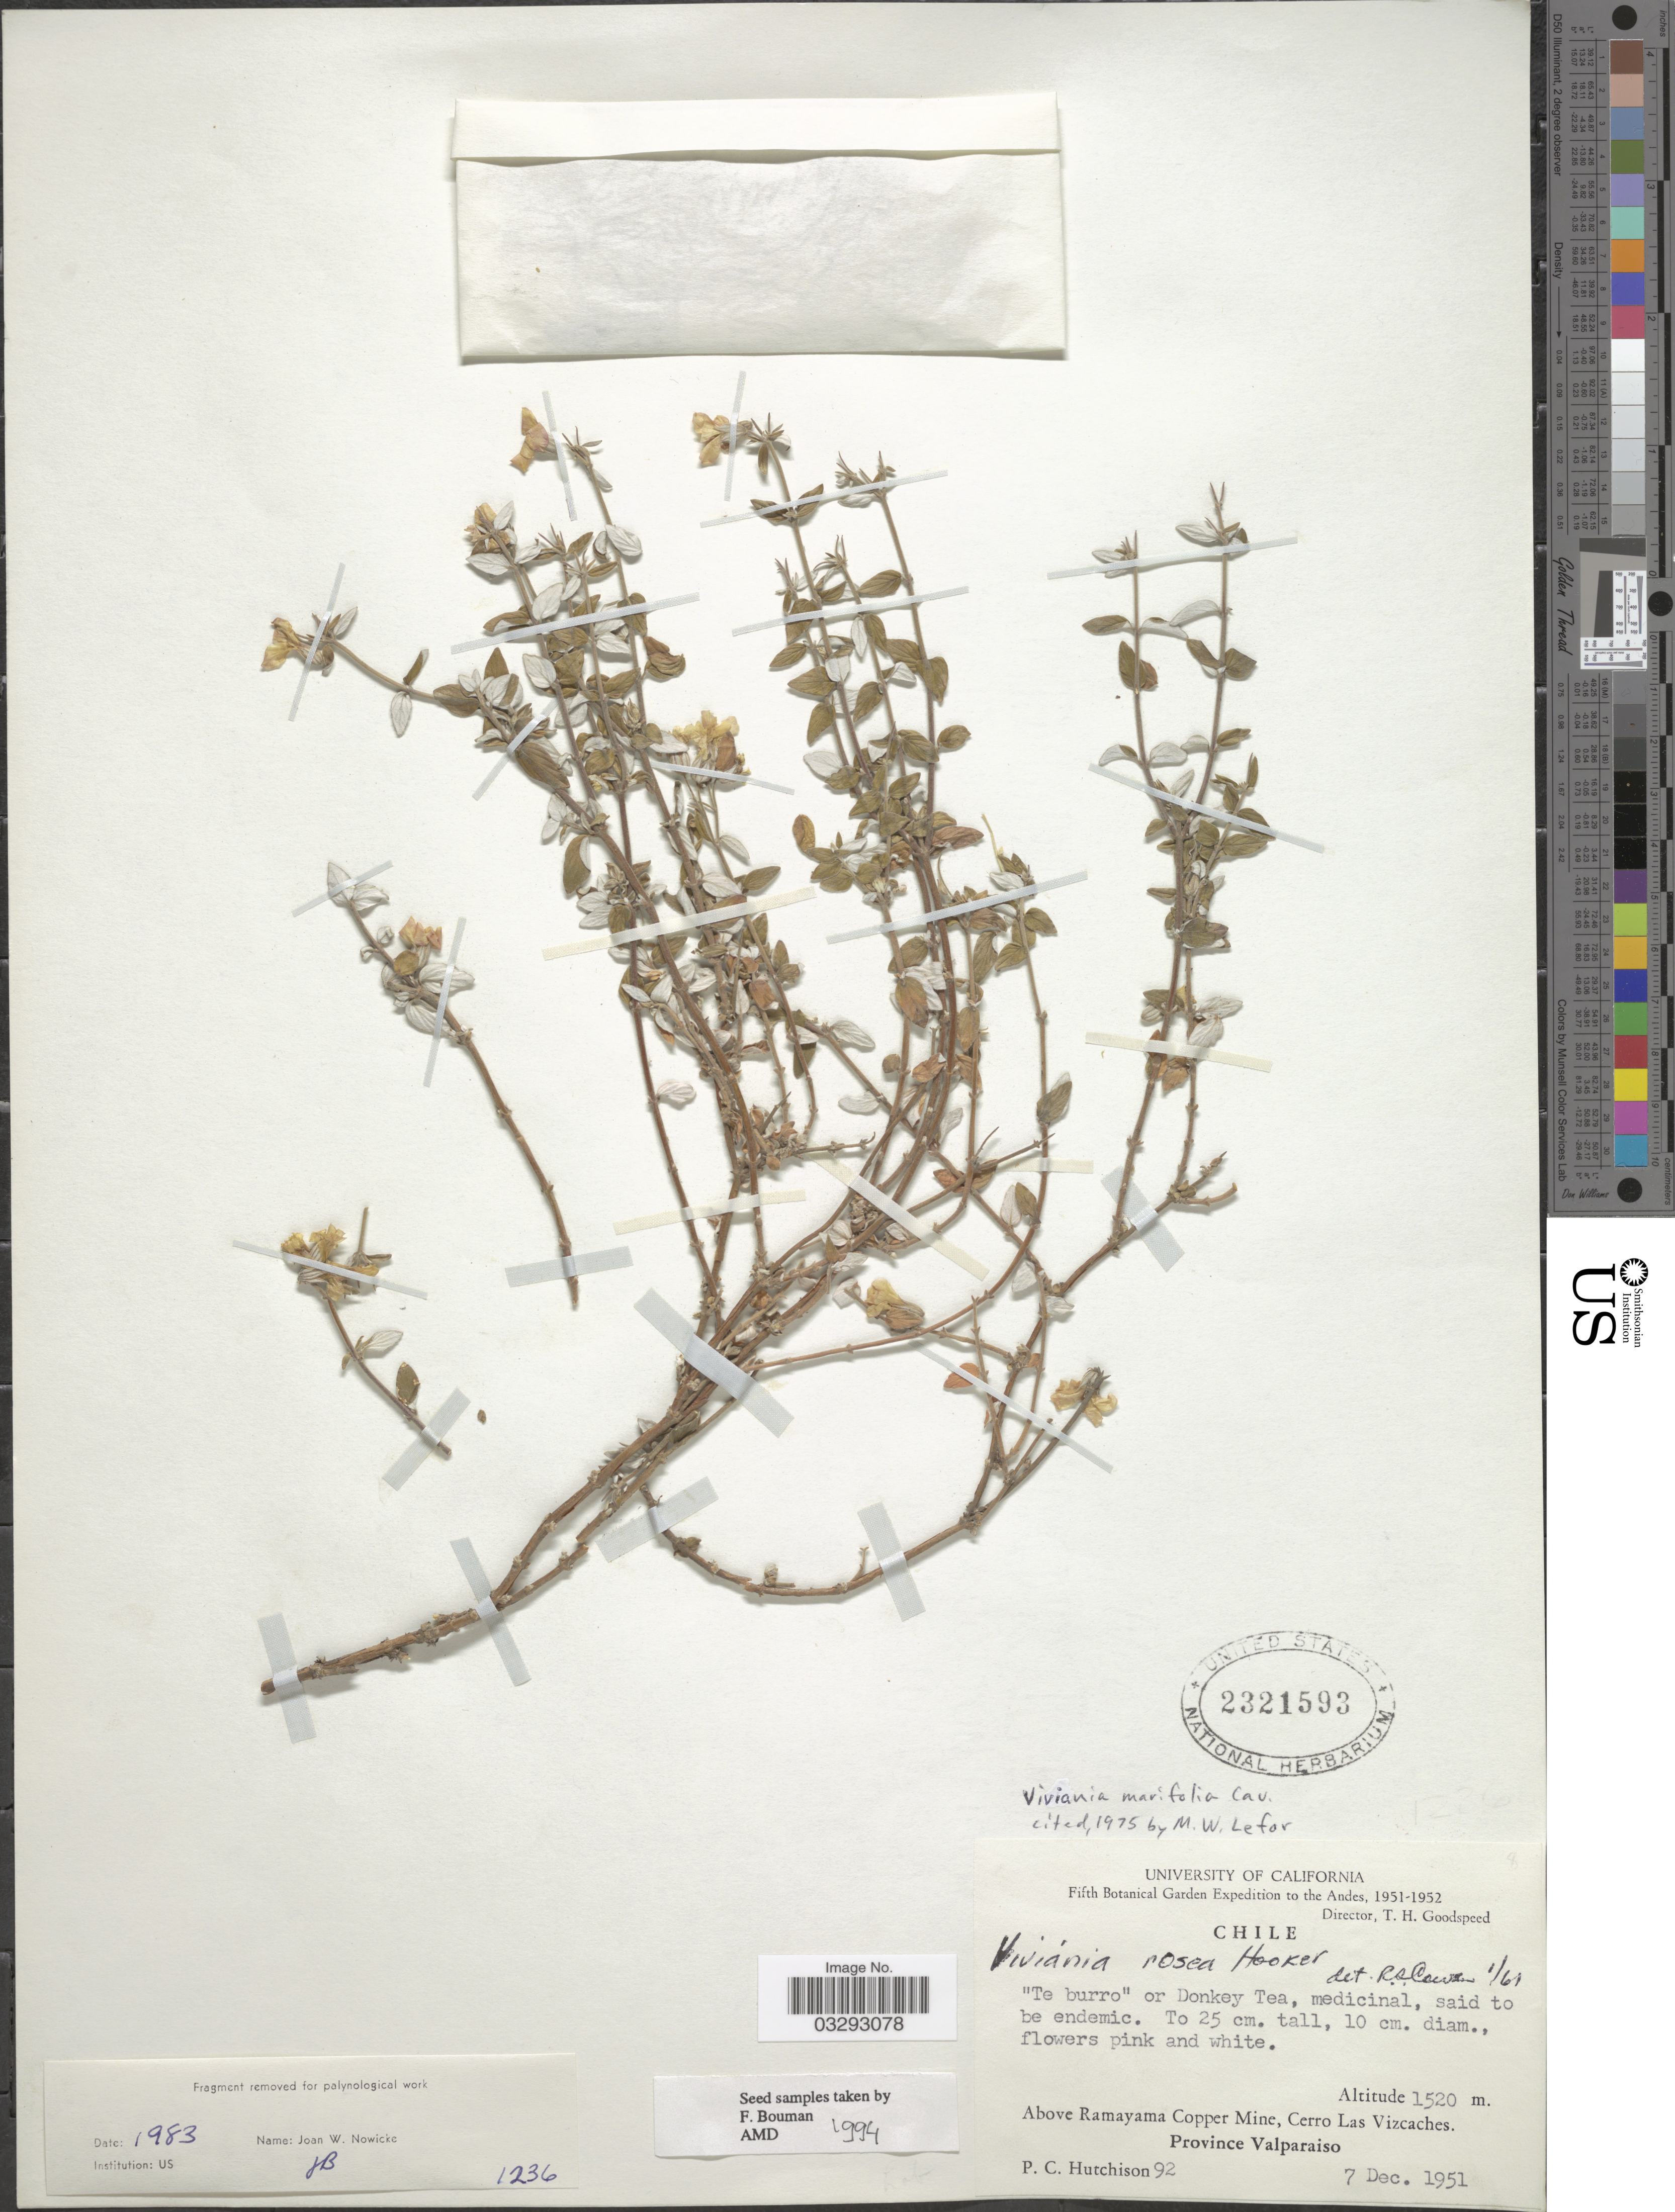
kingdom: Plantae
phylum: Tracheophyta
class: Magnoliopsida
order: Geraniales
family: Vivianiaceae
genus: Viviania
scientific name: Viviania marifolia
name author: Cav.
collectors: P. C. Hutchison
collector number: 92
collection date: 1951-12-07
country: Chile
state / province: Valparaíso (V)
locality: Andes. Above Ramayama Copper Mine, Cerro Las Vizcaches.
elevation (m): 1520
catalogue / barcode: US 2321593